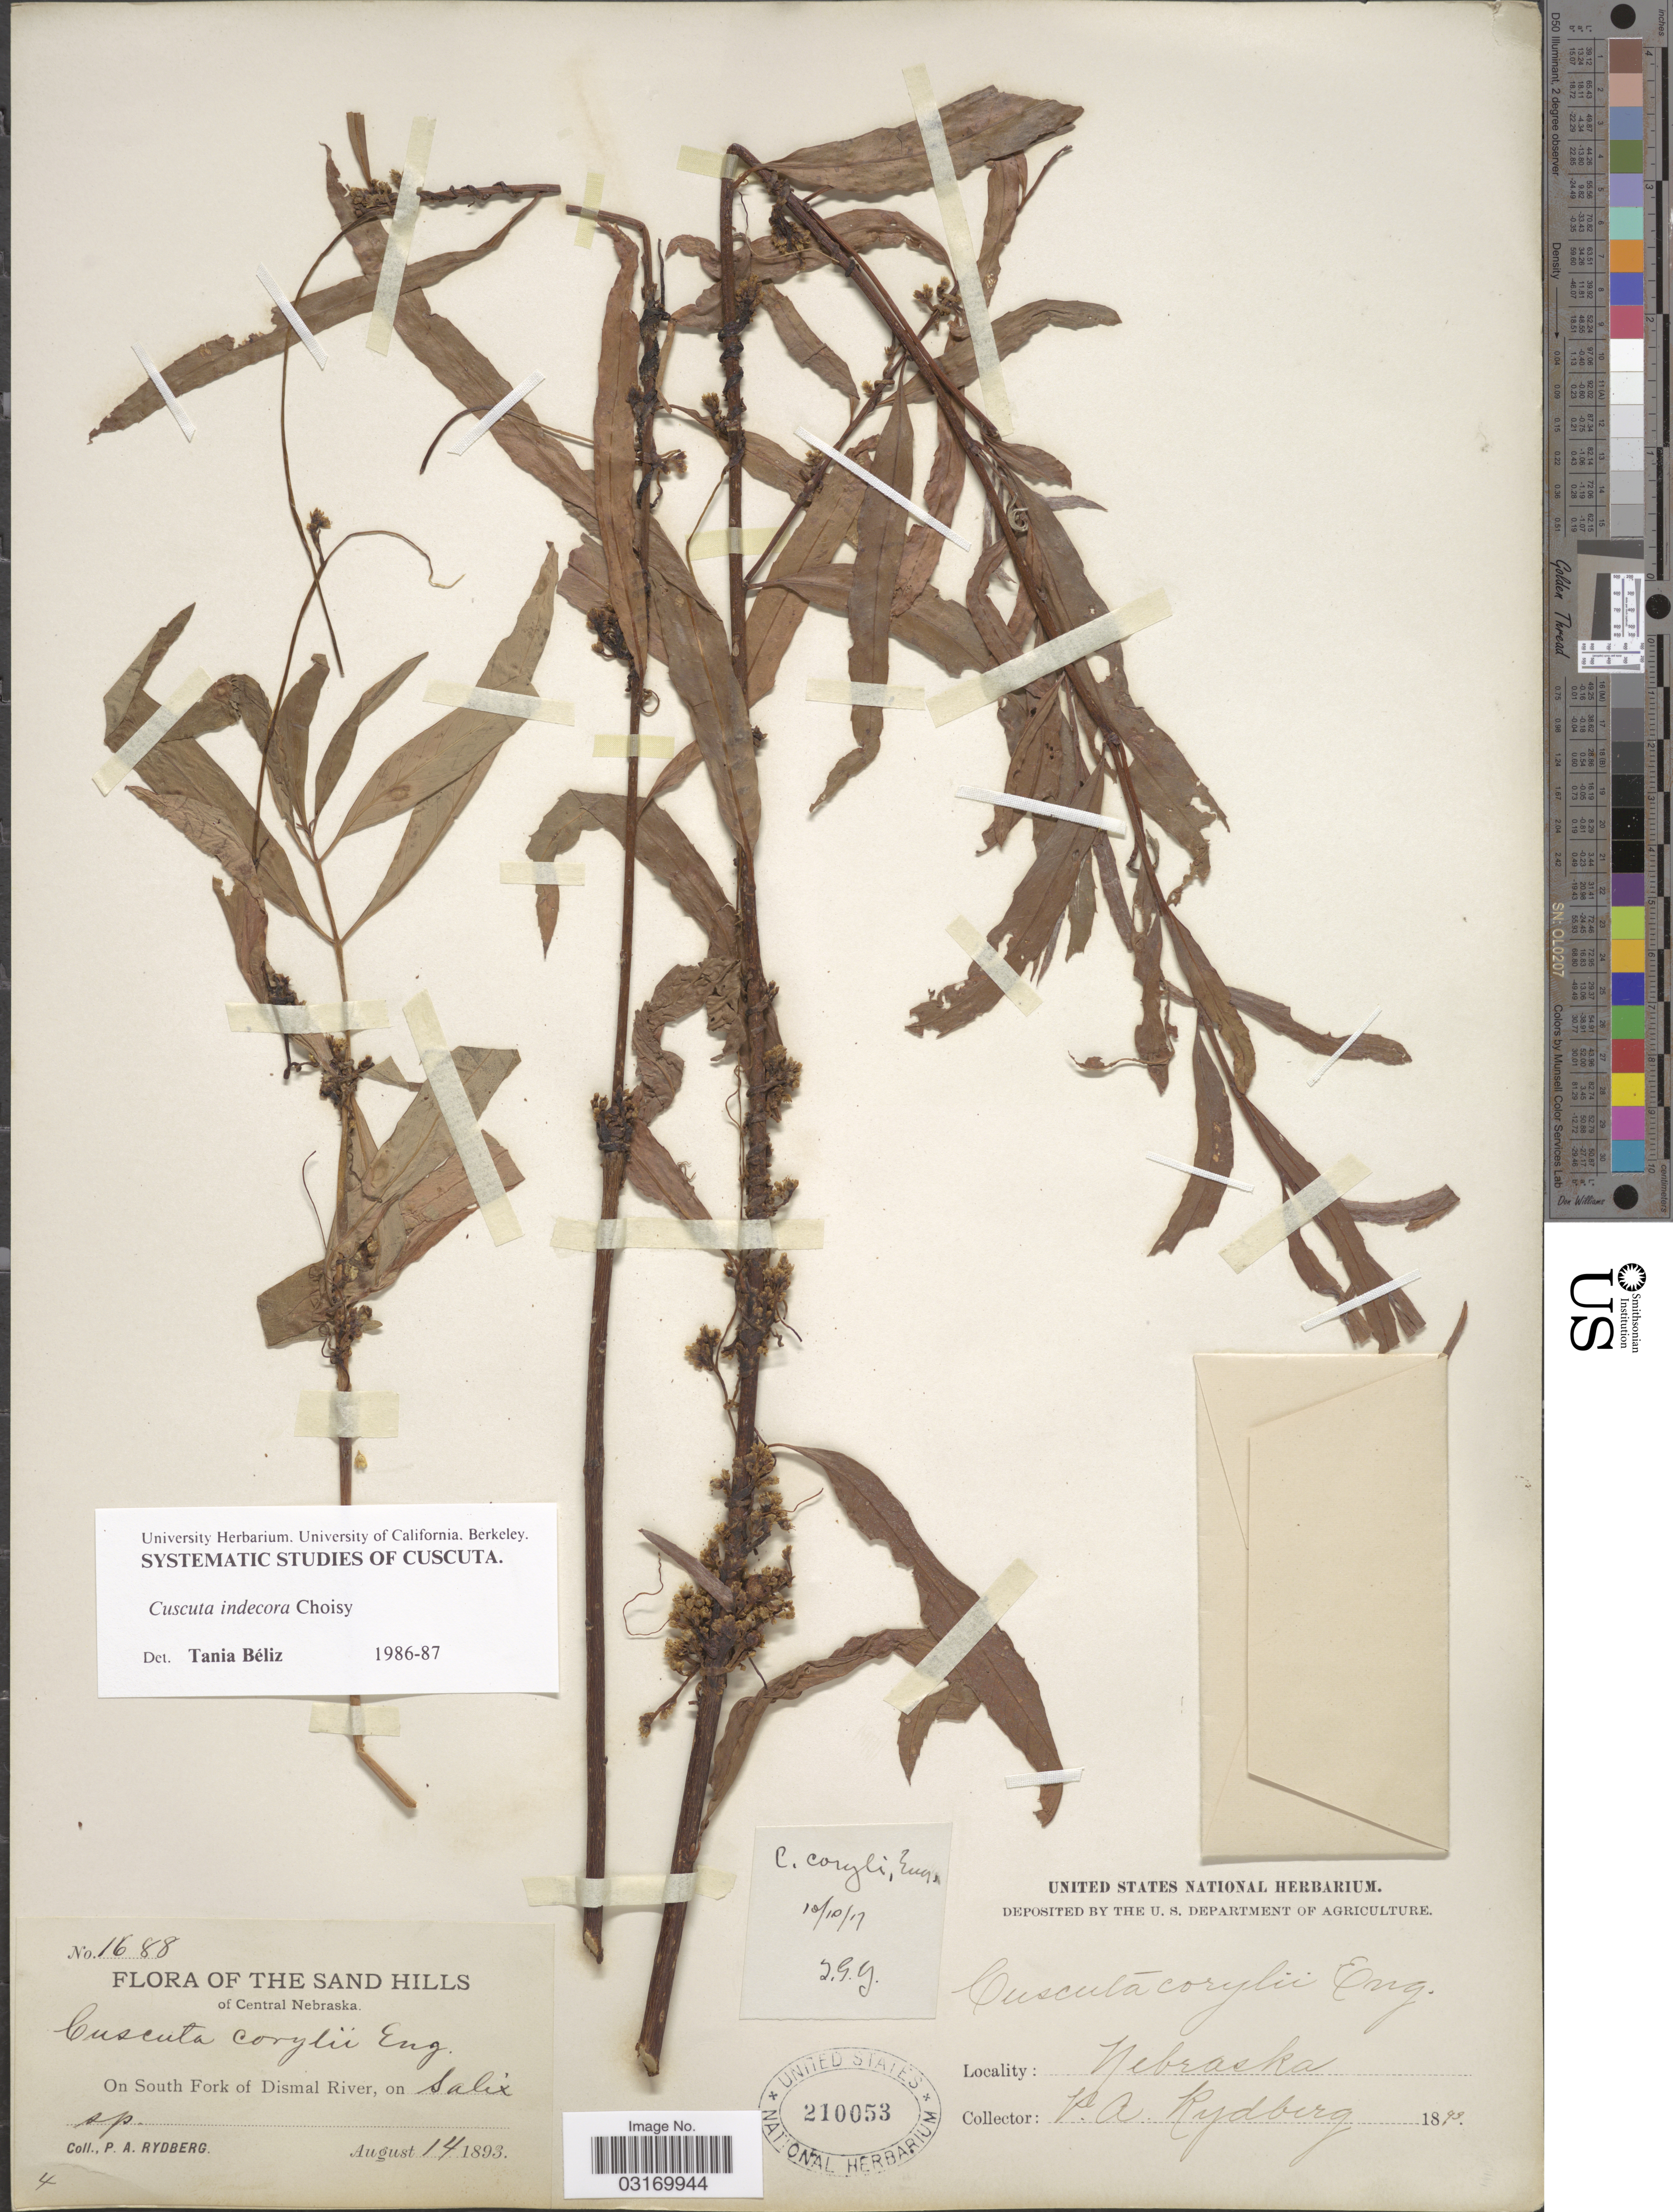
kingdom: Plantae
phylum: Tracheophyta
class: Magnoliopsida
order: Solanales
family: Convolvulaceae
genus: Cuscuta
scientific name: Cuscuta indecora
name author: Choisy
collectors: P. A. Rydberg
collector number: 1688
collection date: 1893-08-14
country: United States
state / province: Nebraska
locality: The sand hills of Central Nebraska. On South Fork of Dismal River.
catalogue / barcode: US 210053